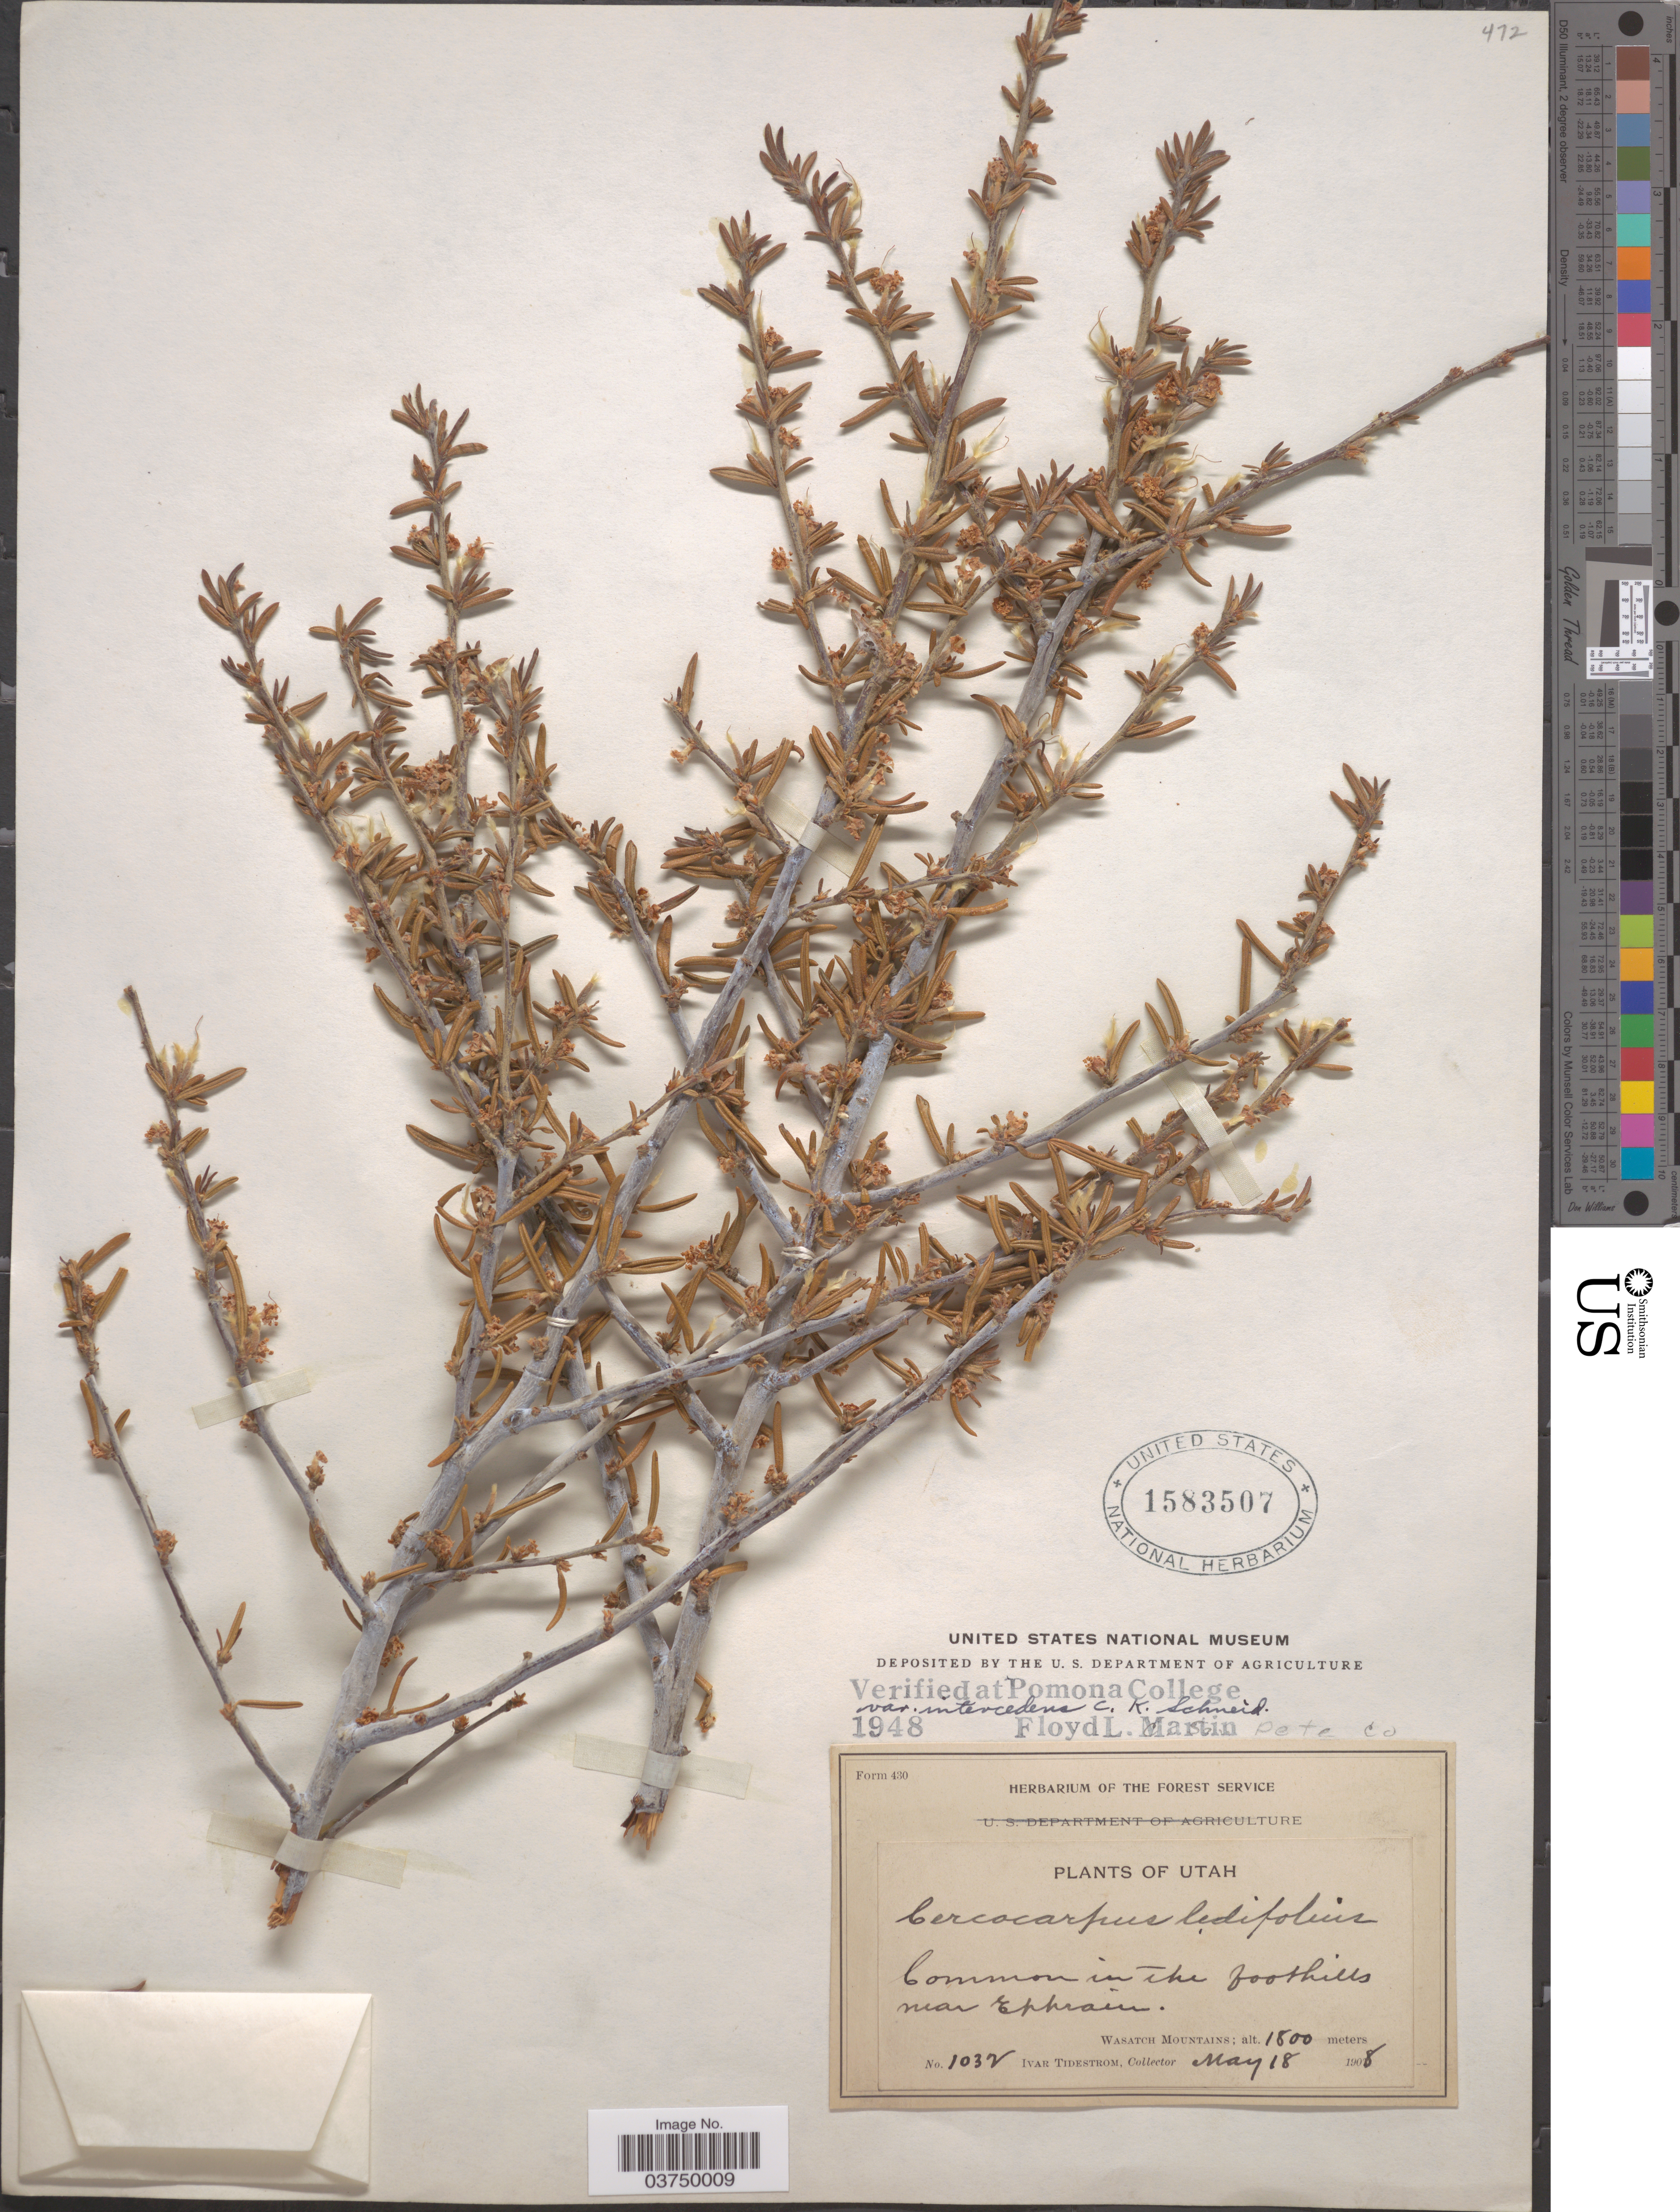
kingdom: Plantae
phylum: Tracheophyta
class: Magnoliopsida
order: Rosales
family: Rosaceae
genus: Cercocarpus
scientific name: Cercocarpus ledifolius var. intercedens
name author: C.K. Schneid.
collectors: I. F. Tidestrom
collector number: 1032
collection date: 1908-05-18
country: United States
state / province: Utah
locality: In the foothills near Ephraim. Wasatch Mountains. C. San Pete Co.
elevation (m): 1800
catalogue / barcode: US 1583507